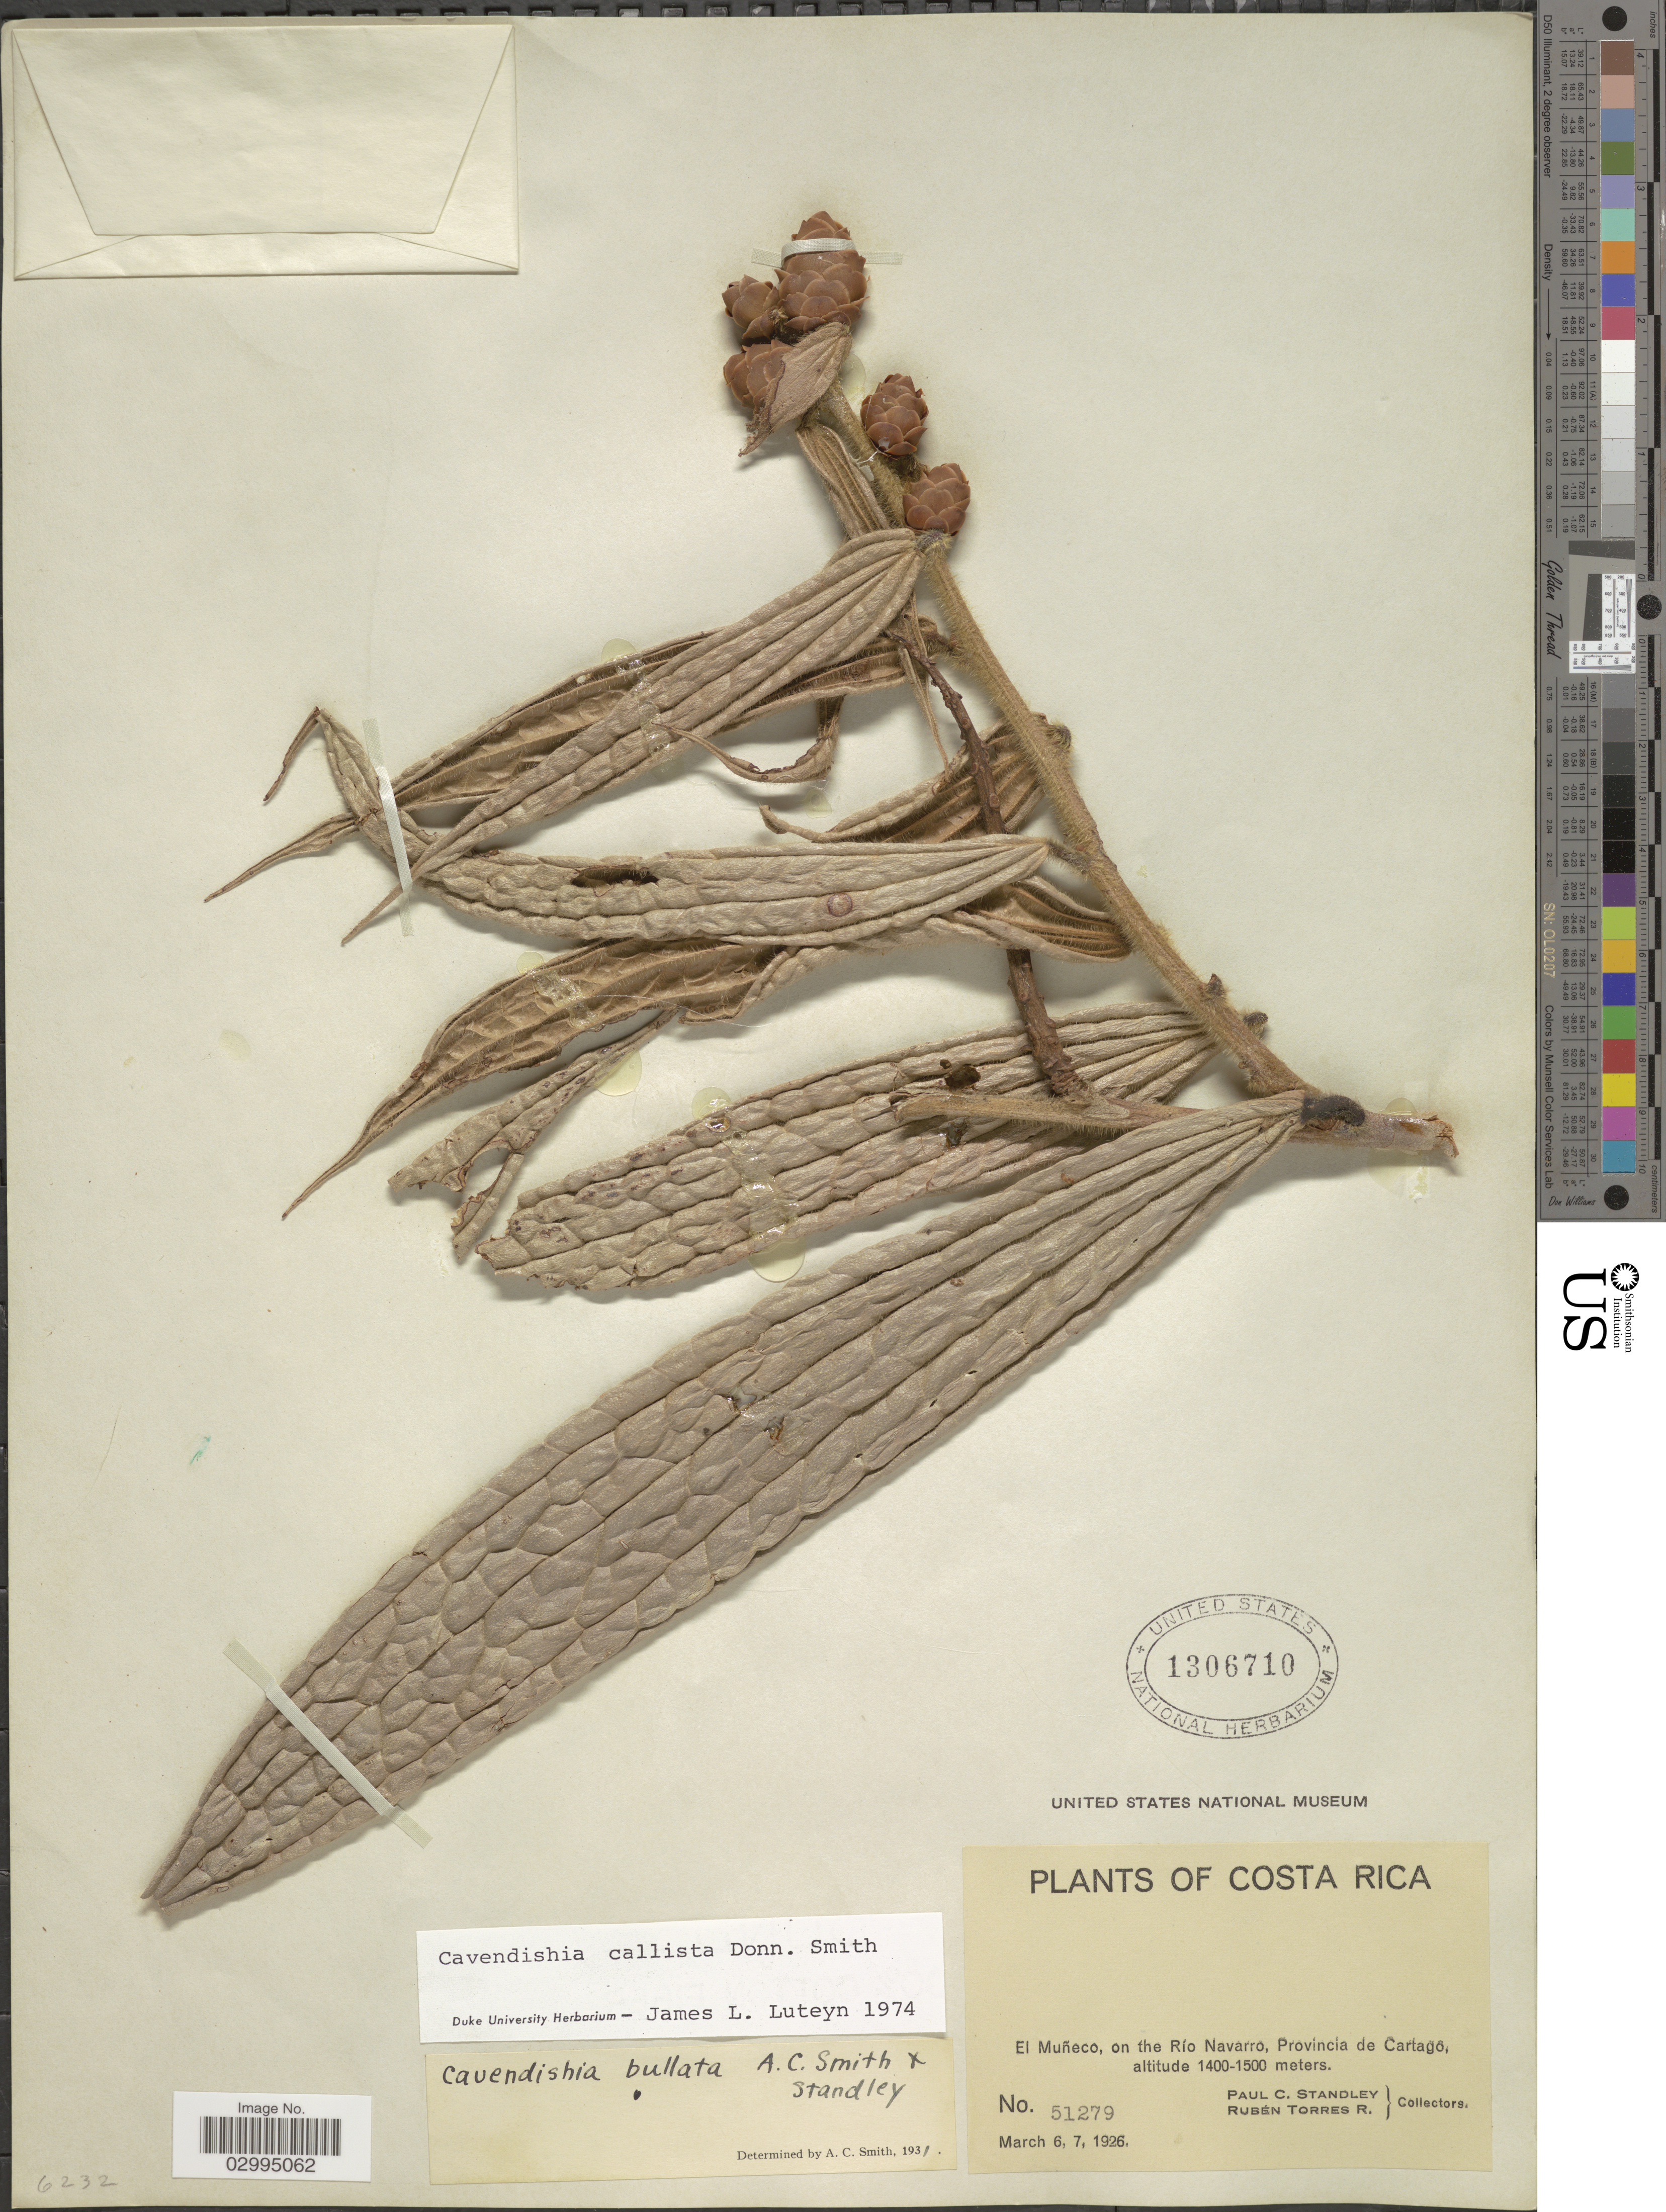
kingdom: Plantae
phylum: Tracheophyta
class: Magnoliopsida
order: Ericales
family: Ericaceae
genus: Cavendishia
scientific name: Cavendishia callista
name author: Donn. Sm.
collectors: P. C. Standley & R. Torres Rojas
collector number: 51279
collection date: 1926-03-06/1926-03-07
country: Costa Rica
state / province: Cartago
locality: El Muñeco, on the Río Navarro, Provincia de Cartago.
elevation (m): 1400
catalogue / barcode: US 1306710